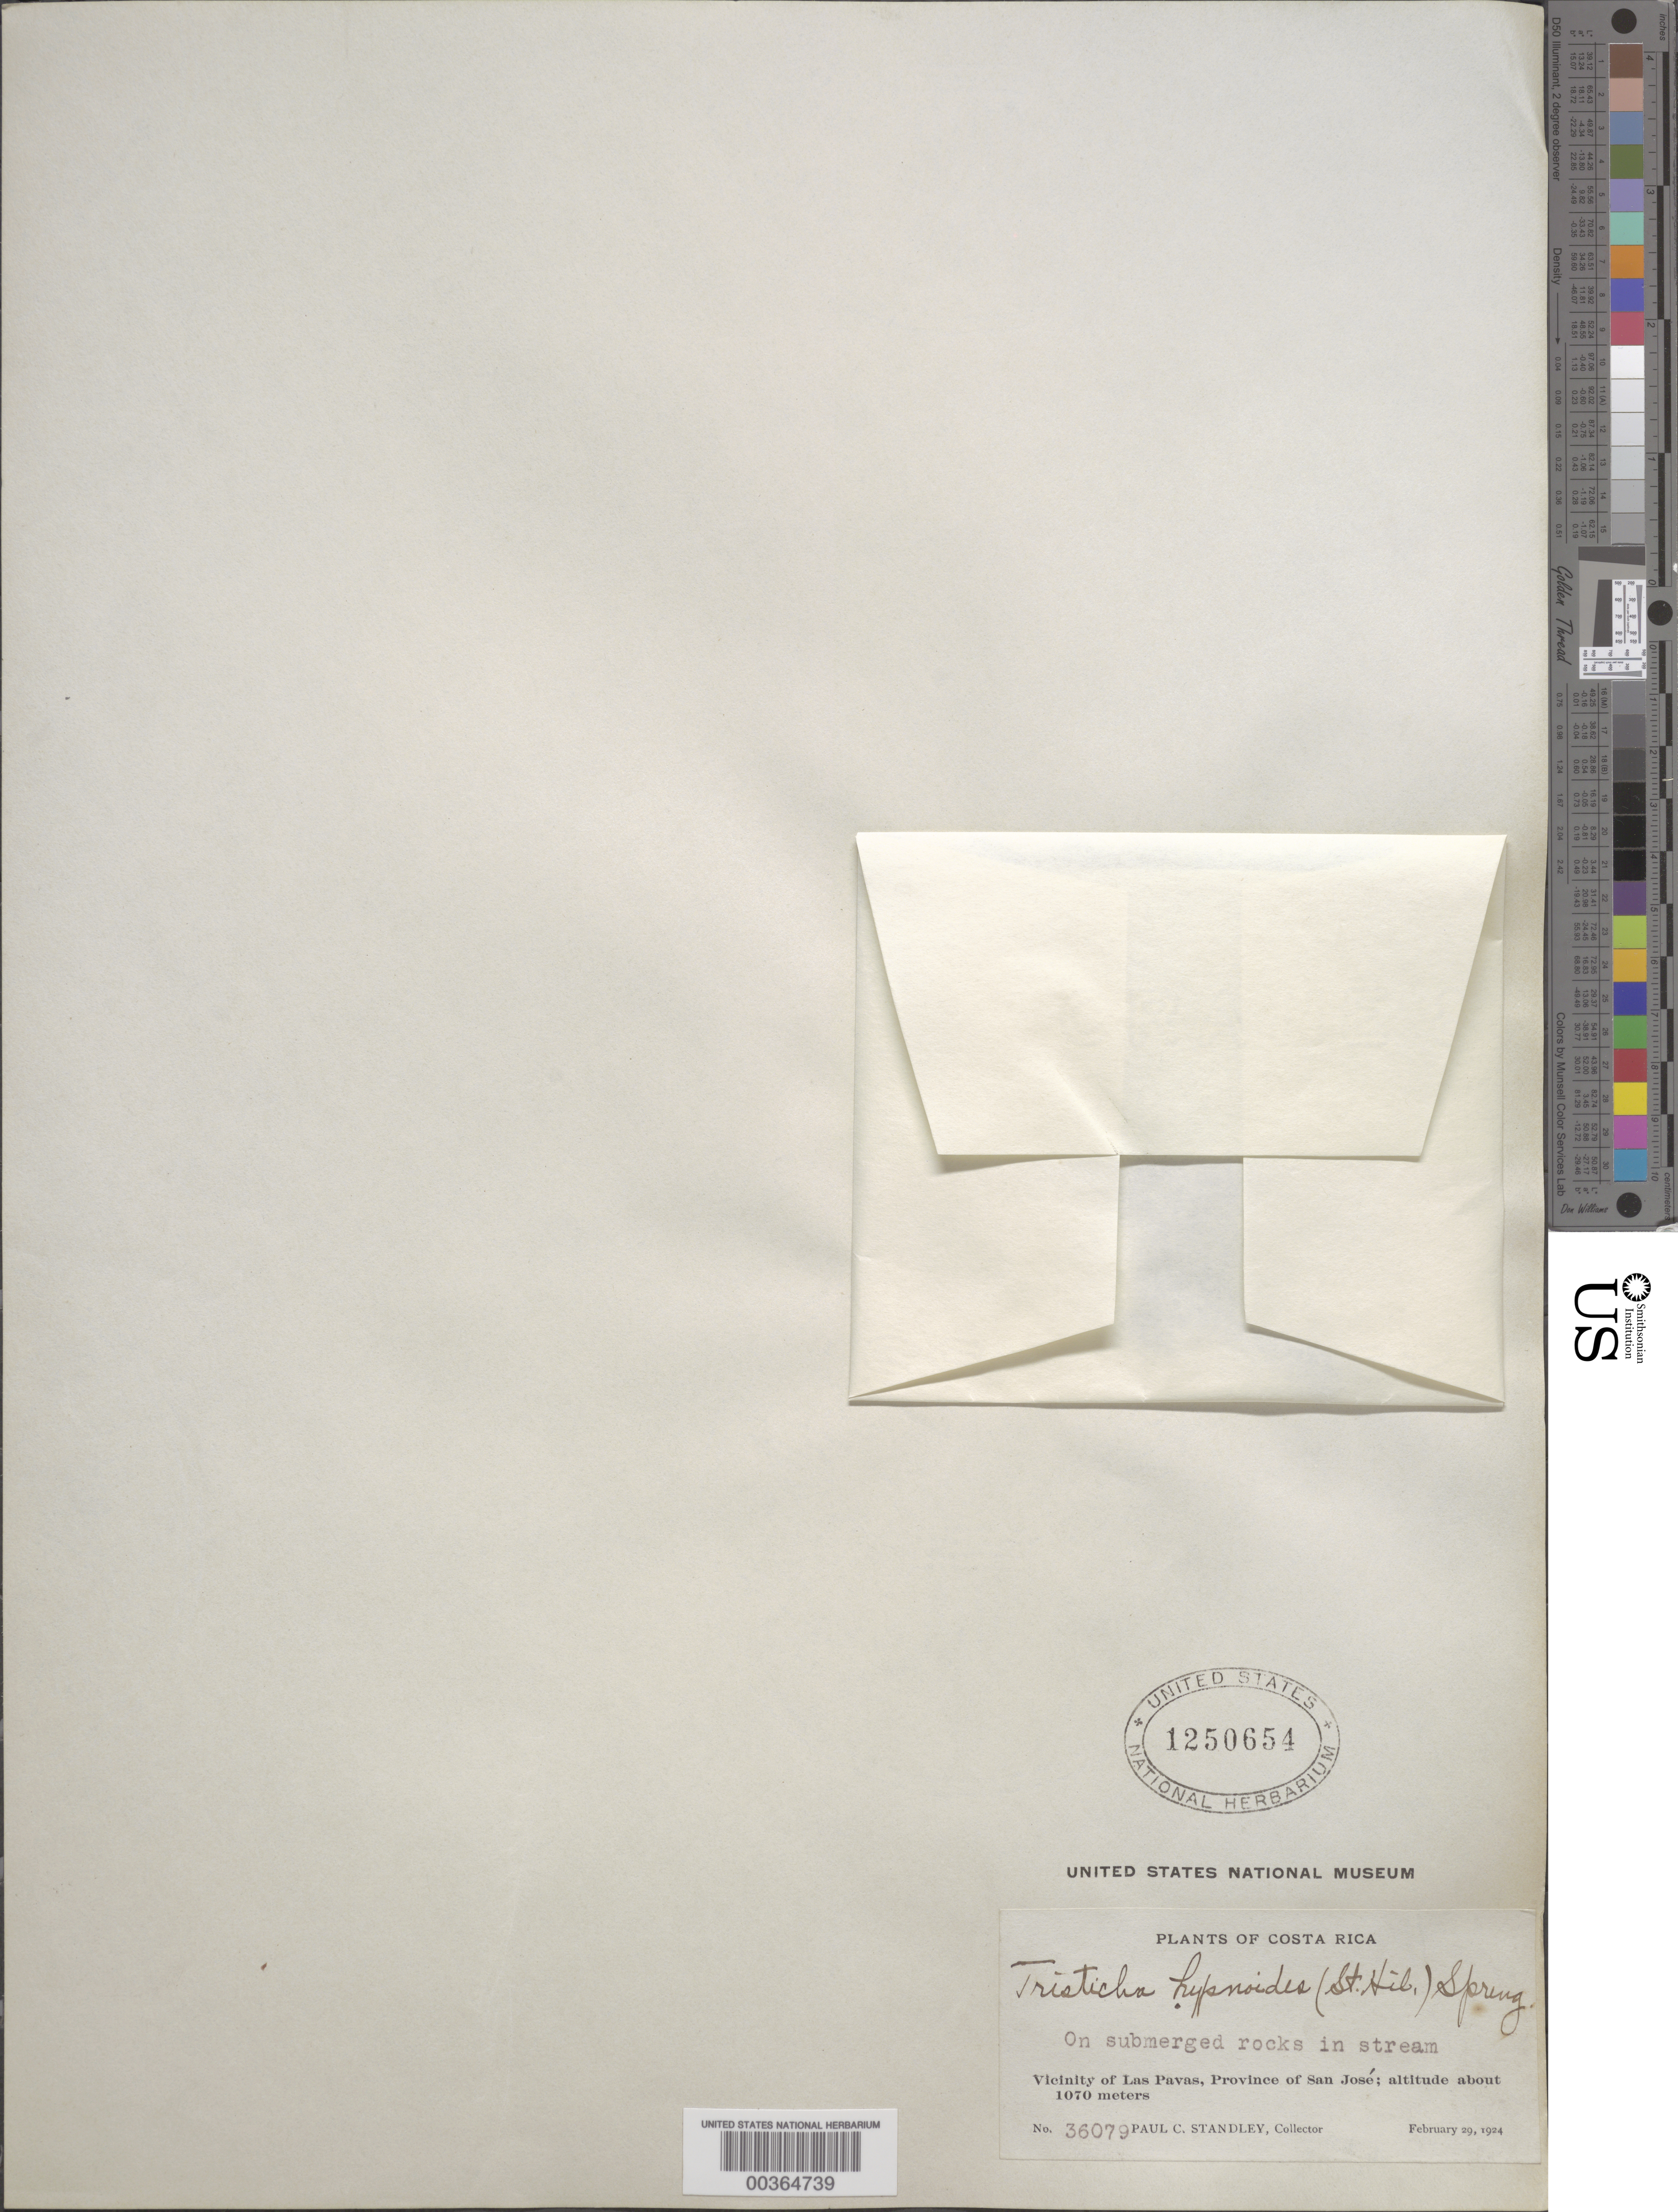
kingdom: Plantae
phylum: Tracheophyta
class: Magnoliopsida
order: Malpighiales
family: Podostemaceae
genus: Tristicha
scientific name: Tristicha trifaria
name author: (Willd.) Spreng.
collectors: P. C. Standley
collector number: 36079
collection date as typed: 29 Feb 1924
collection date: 1924-02-29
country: Costa Rica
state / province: San José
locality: Vicinity of las pavas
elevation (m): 1070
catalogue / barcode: US 1250654